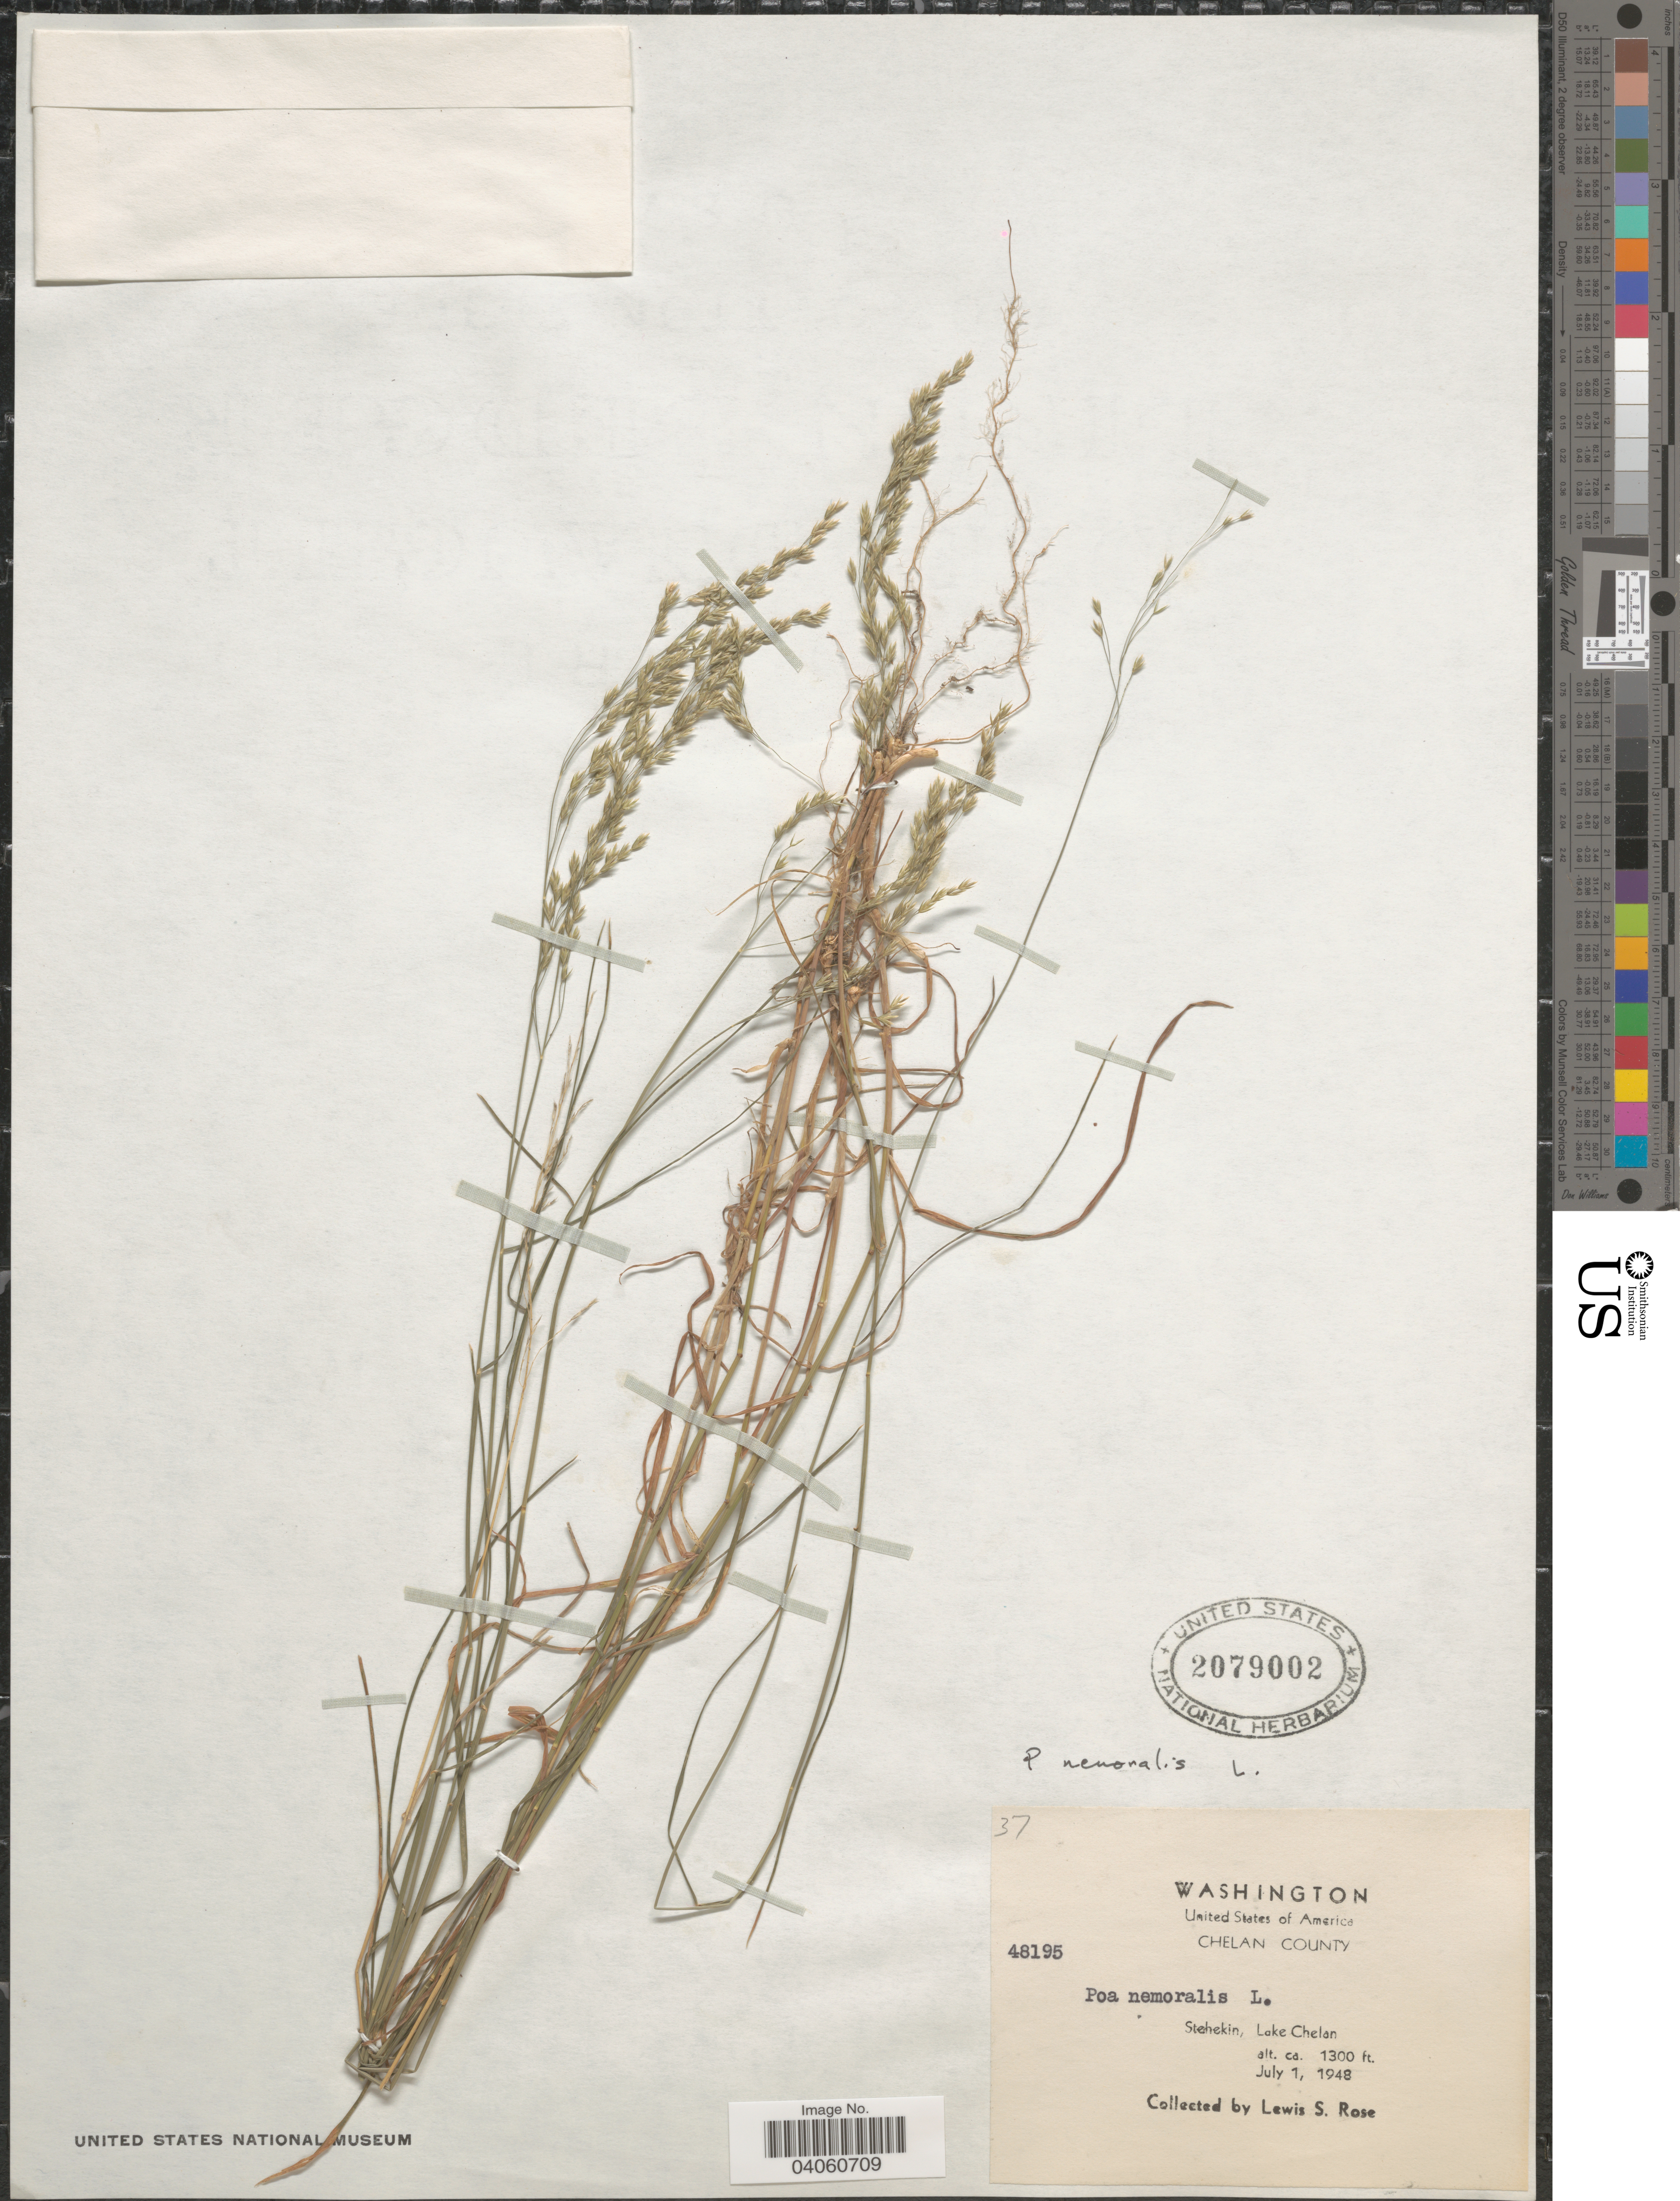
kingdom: Plantae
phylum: Tracheophyta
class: Liliopsida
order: Poales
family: Poaceae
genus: Poa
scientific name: Poa nemoralis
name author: L.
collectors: L. S. Rose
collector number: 48195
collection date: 1948-07-01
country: United States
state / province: Washington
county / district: Chelan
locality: Chelan County. Stehekin, Lake Chelan.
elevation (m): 396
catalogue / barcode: US 2079002